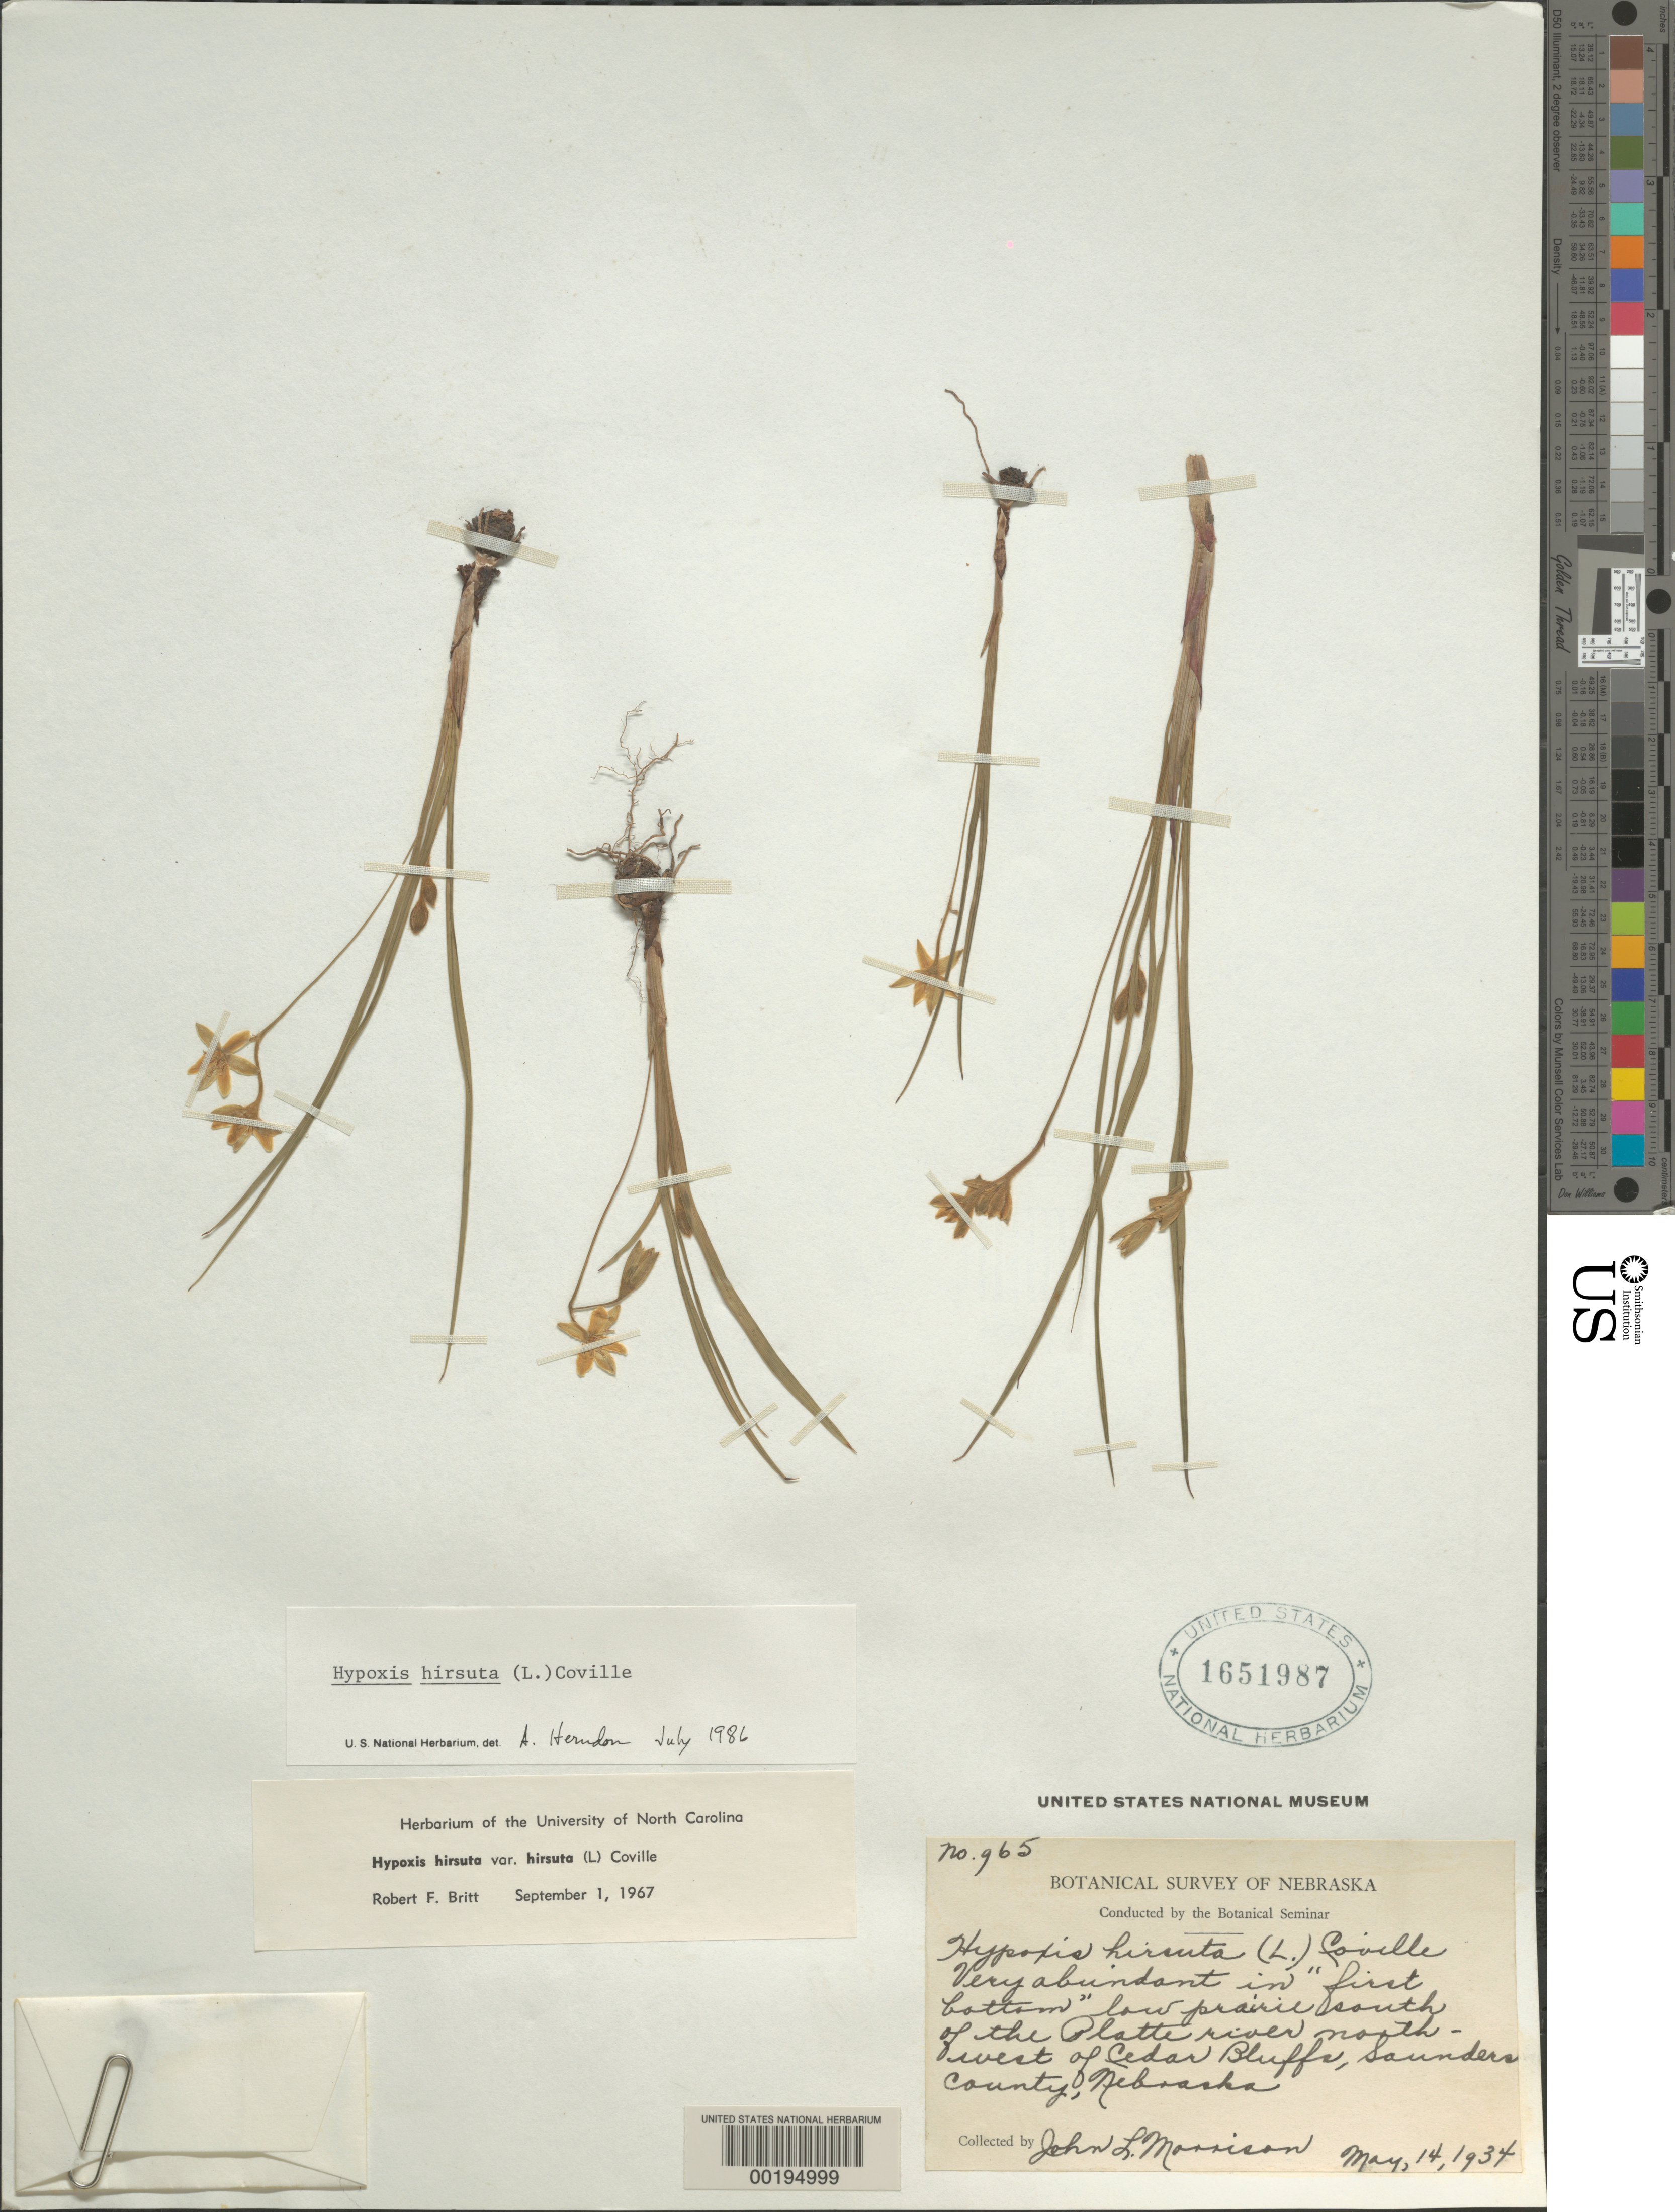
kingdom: Plantae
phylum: Tracheophyta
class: Liliopsida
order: Asparagales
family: Hypoxidaceae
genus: Hypoxis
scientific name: Hypoxis hirsuta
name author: (L.) Coville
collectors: J. L. Morrison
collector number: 965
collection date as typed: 14 May 1934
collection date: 1934-05-14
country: United States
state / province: Nebraska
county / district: Saunders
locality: S of the platte river nw of cedar bluffs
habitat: "first bottom" low prairie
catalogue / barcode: US 1651987